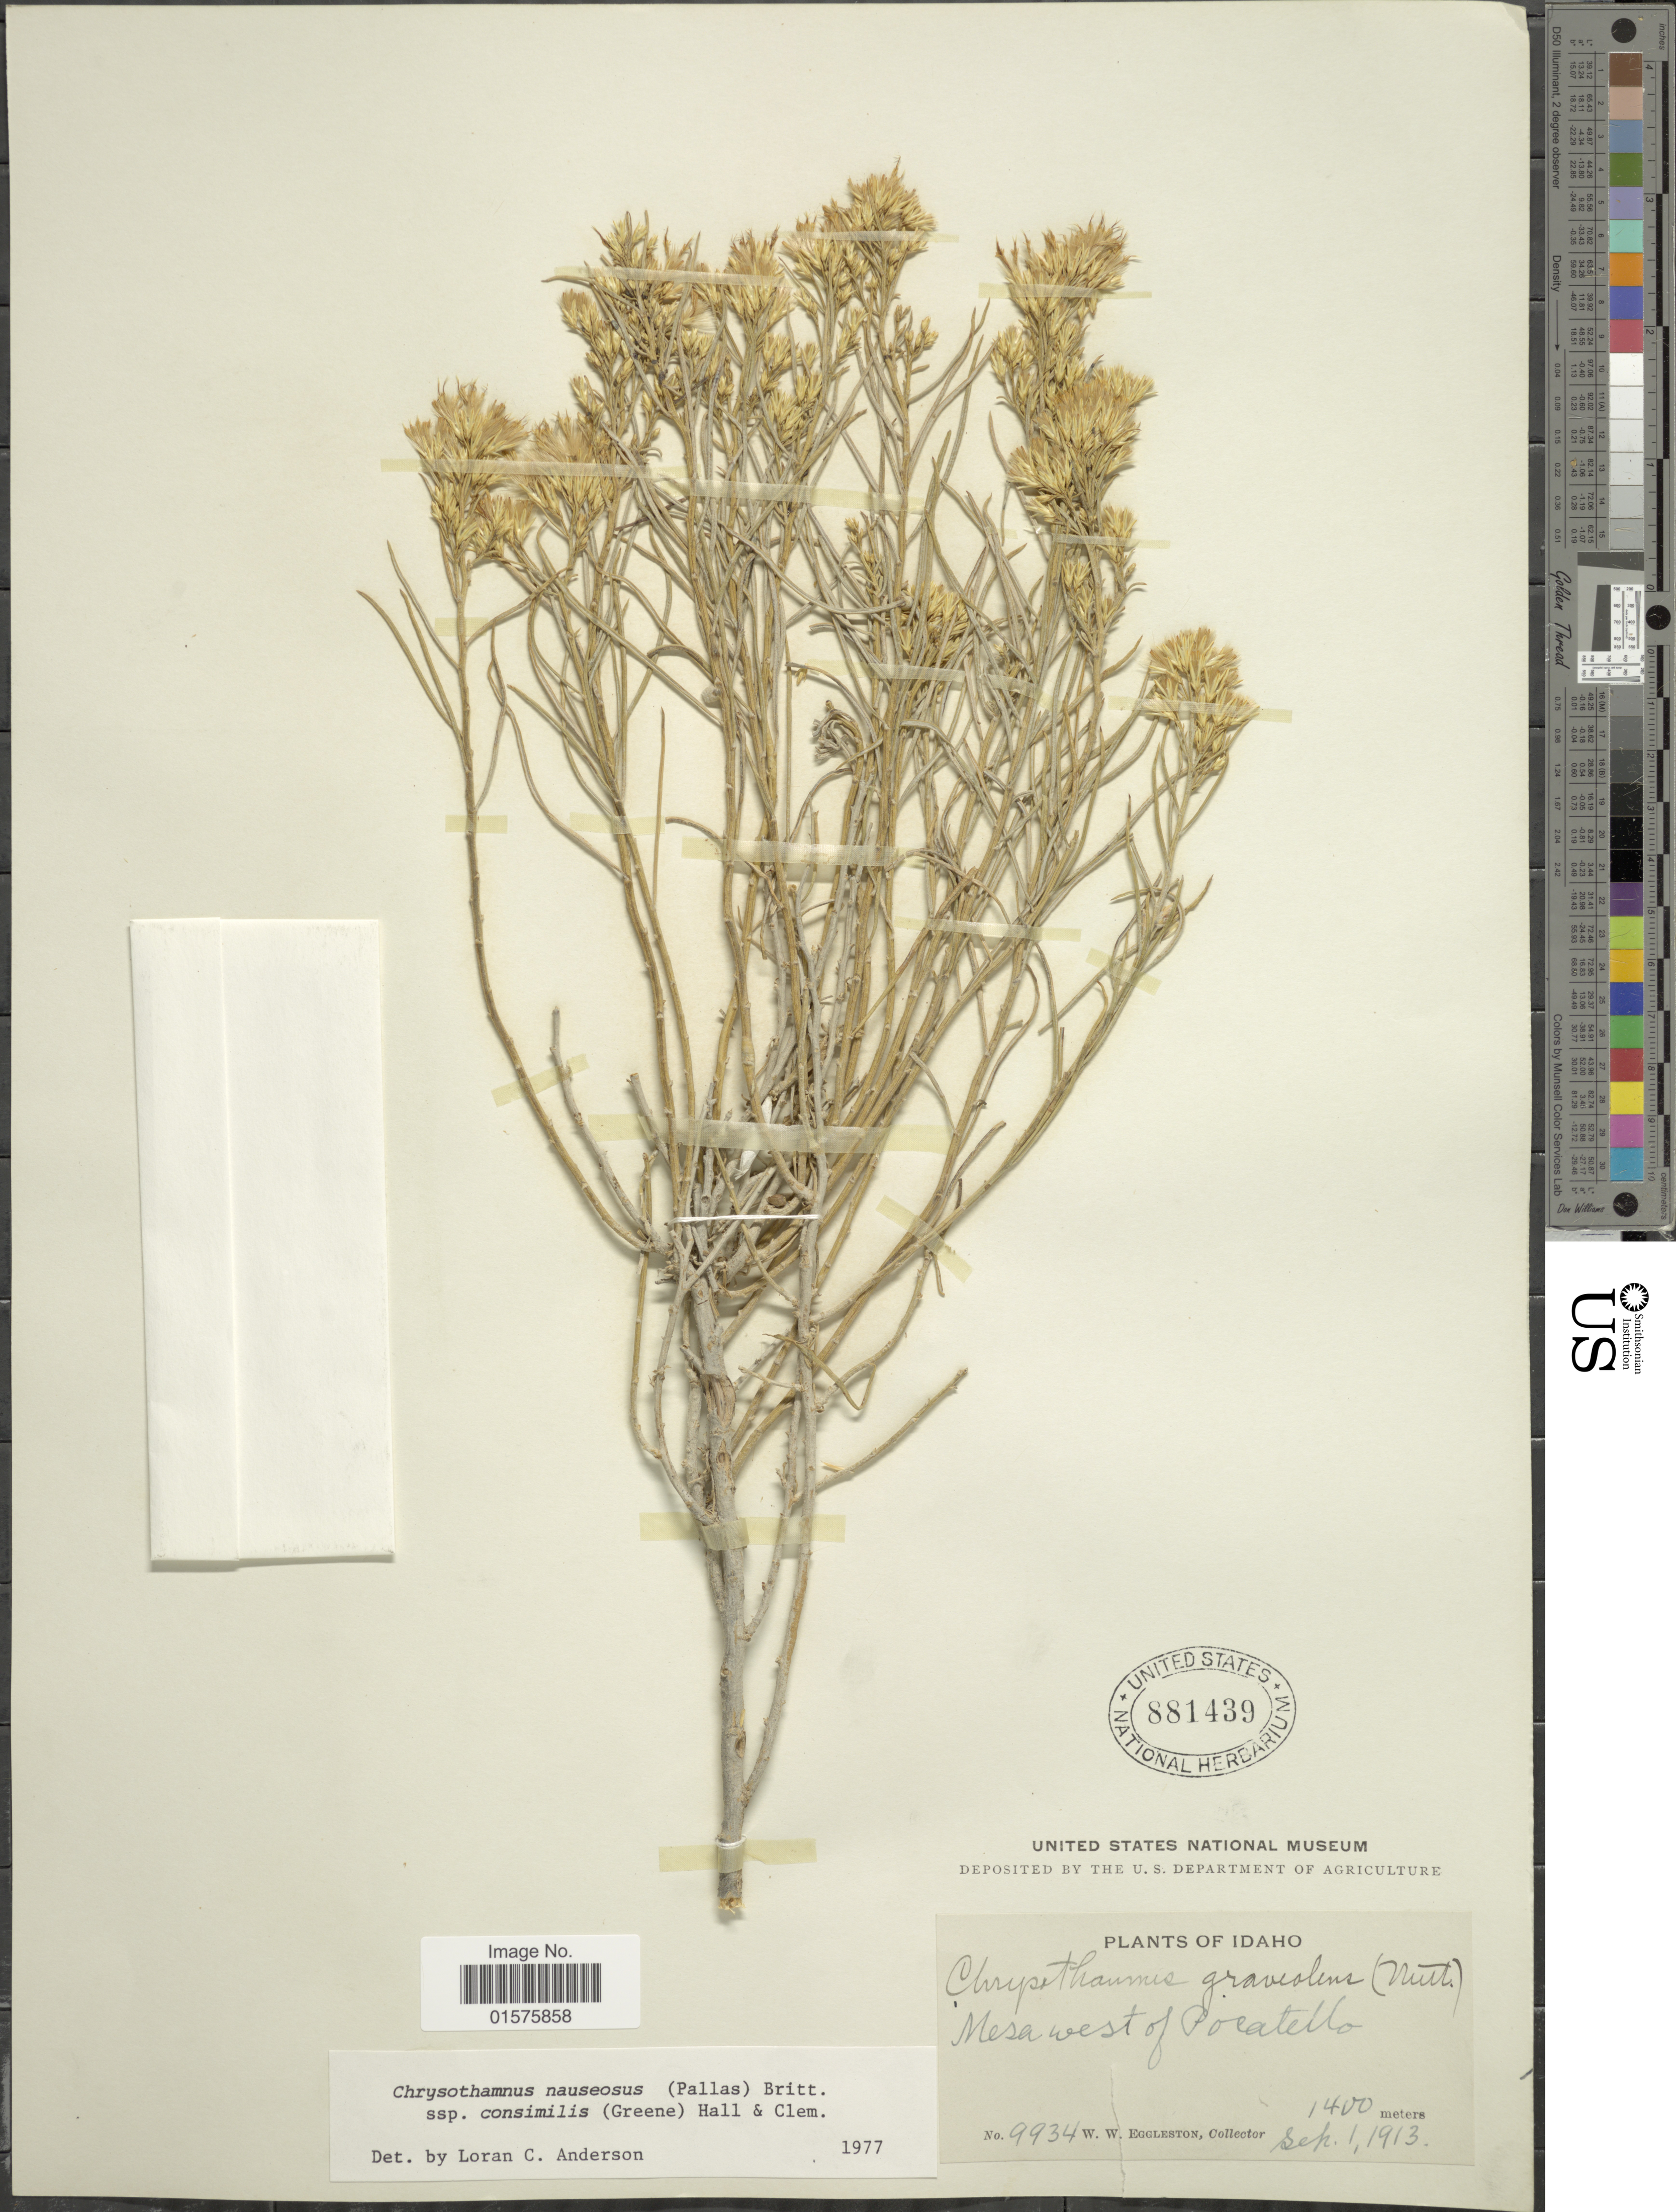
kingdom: Plantae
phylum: Tracheophyta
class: Magnoliopsida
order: Asterales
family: Asteraceae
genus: Ericameria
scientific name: Ericameria nauseosa var. oreophila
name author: (A. Nelson) G.L. Nesom & G.I. Baird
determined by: Urbatsch, Lowell E., Curator (LSU), Louisiana State University (UNITED STATES)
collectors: W. W. Eggleston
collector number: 9934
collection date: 1913-09-01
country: United States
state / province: Idaho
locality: Mesa west of Pocatello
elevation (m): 1400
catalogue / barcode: US 881439